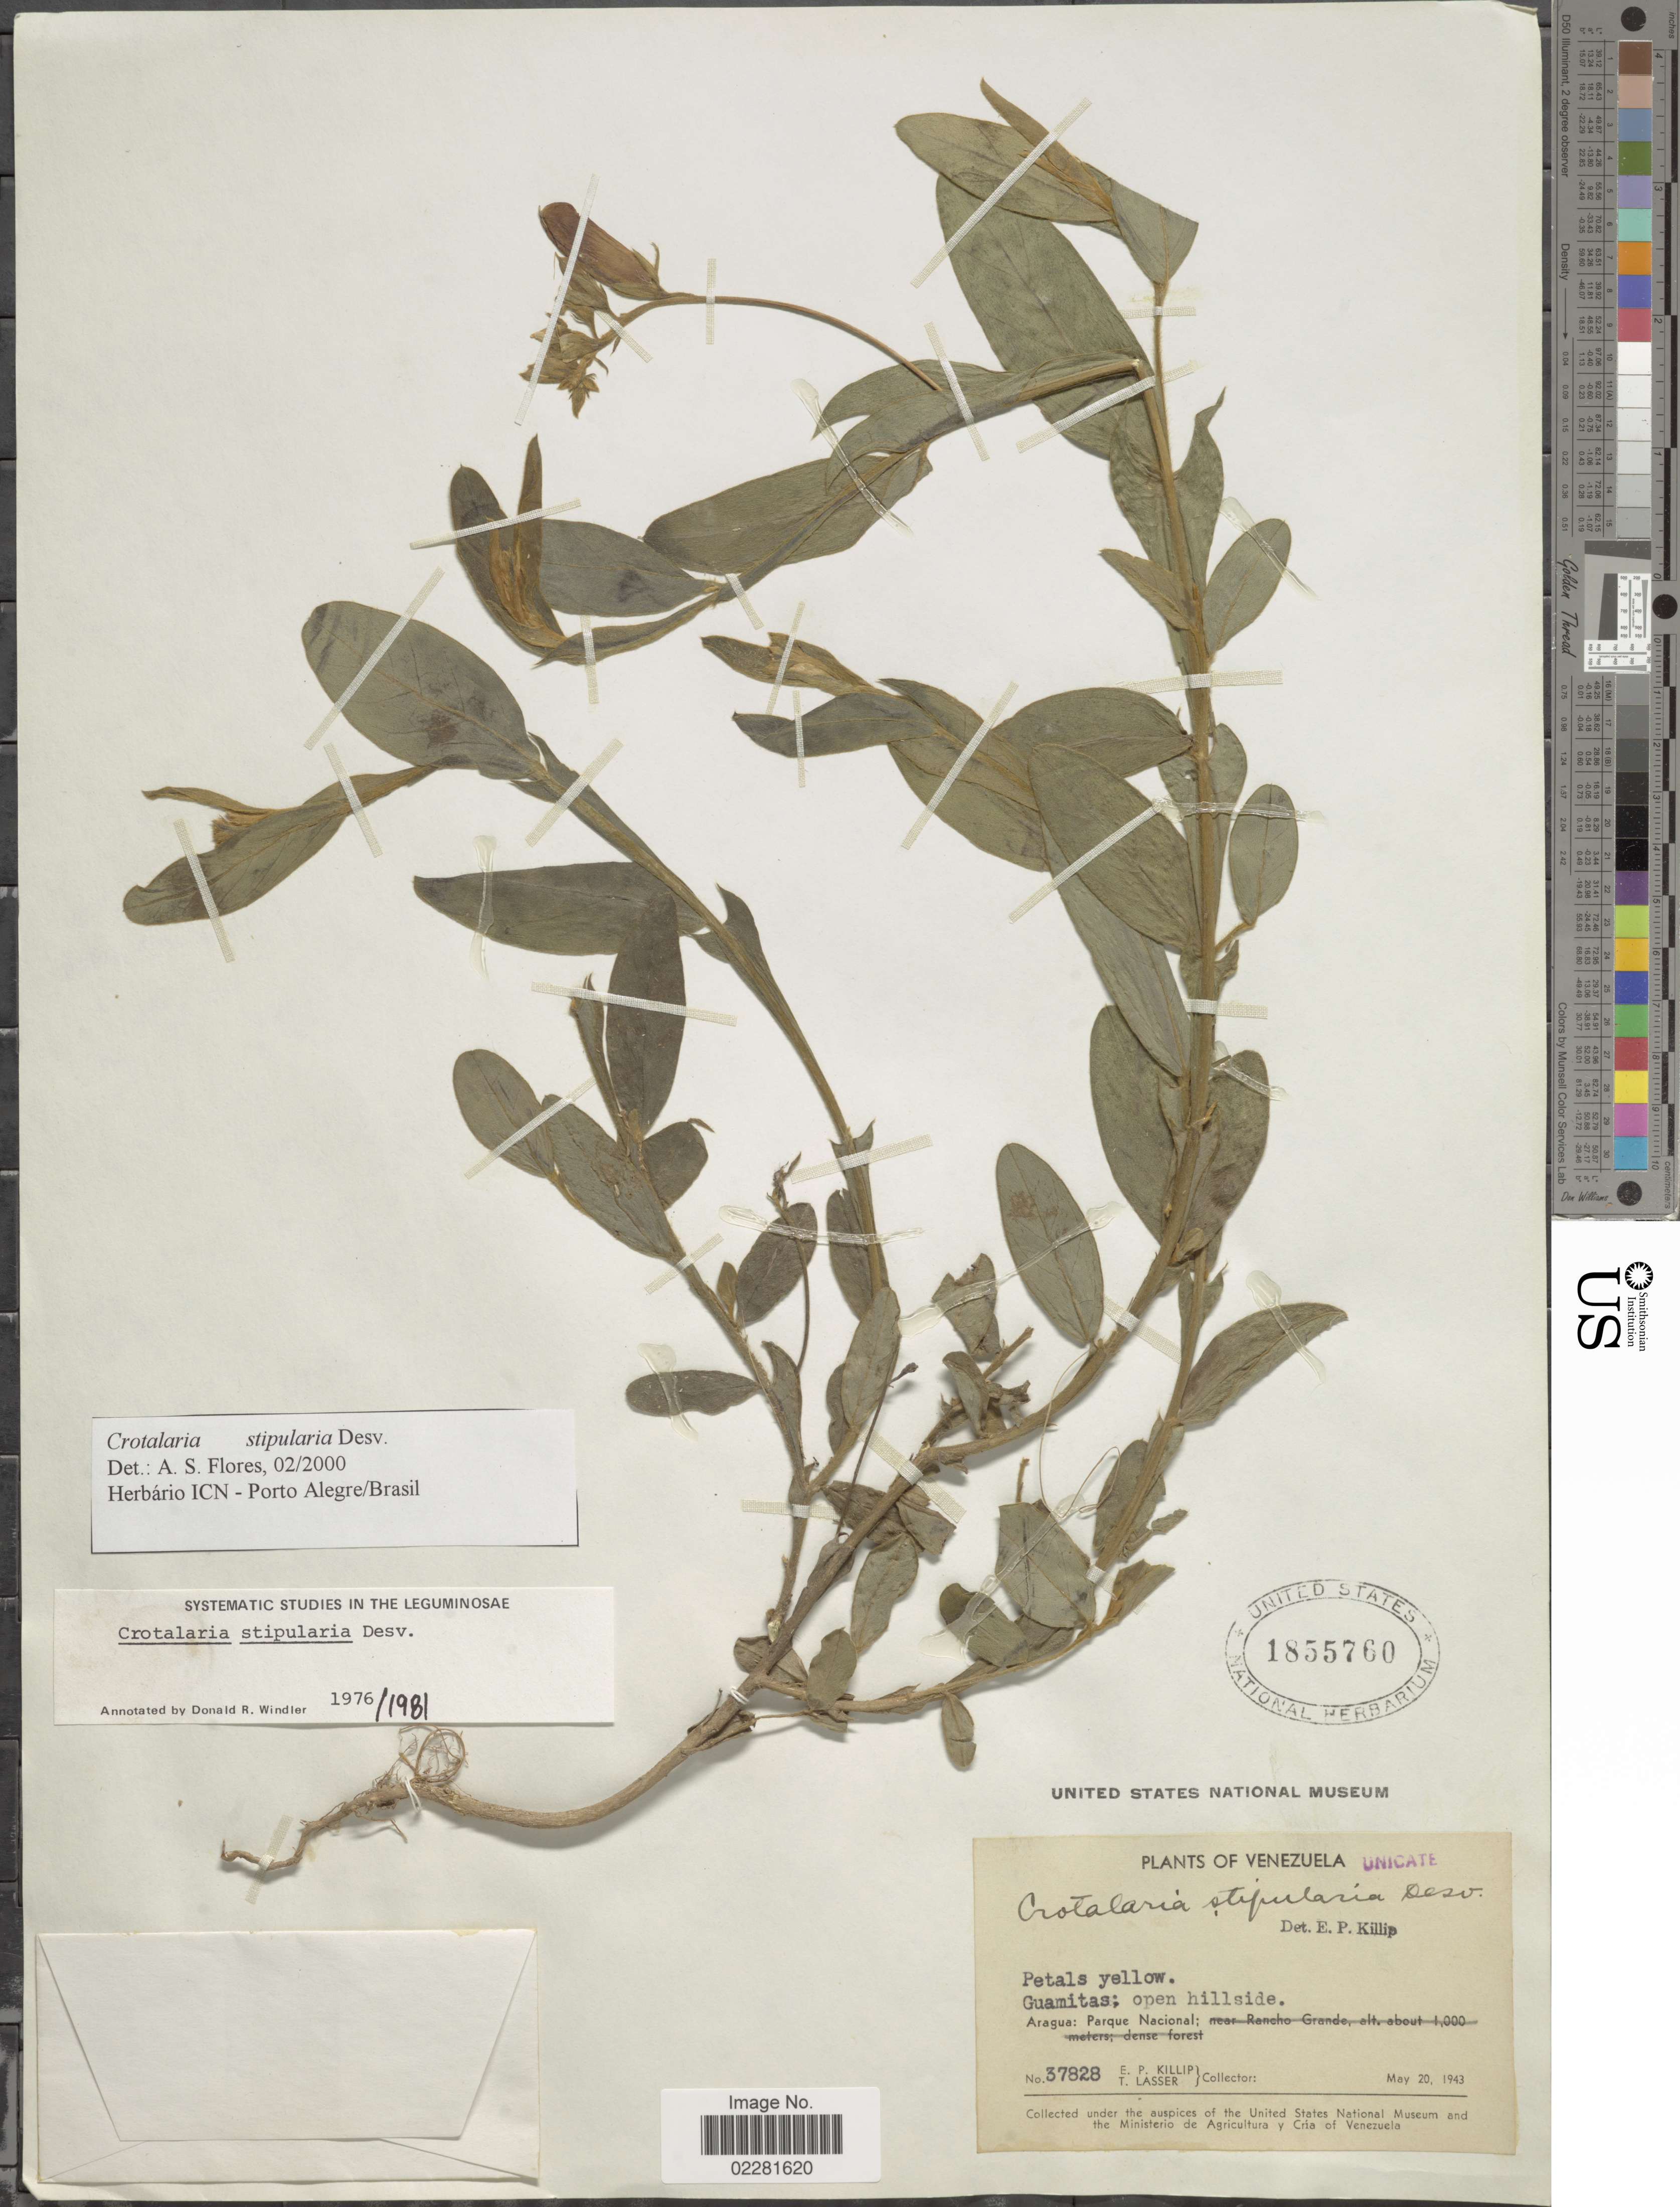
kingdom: Plantae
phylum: Tracheophyta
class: Magnoliopsida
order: Fabales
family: Fabaceae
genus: Crotalaria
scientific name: Crotalaria stipularia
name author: Desv.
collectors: E. P. Killip & T. Lasser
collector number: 37828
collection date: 1943-05-20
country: Venezuela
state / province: Aragua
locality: Parque Nacional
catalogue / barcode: US 1855760